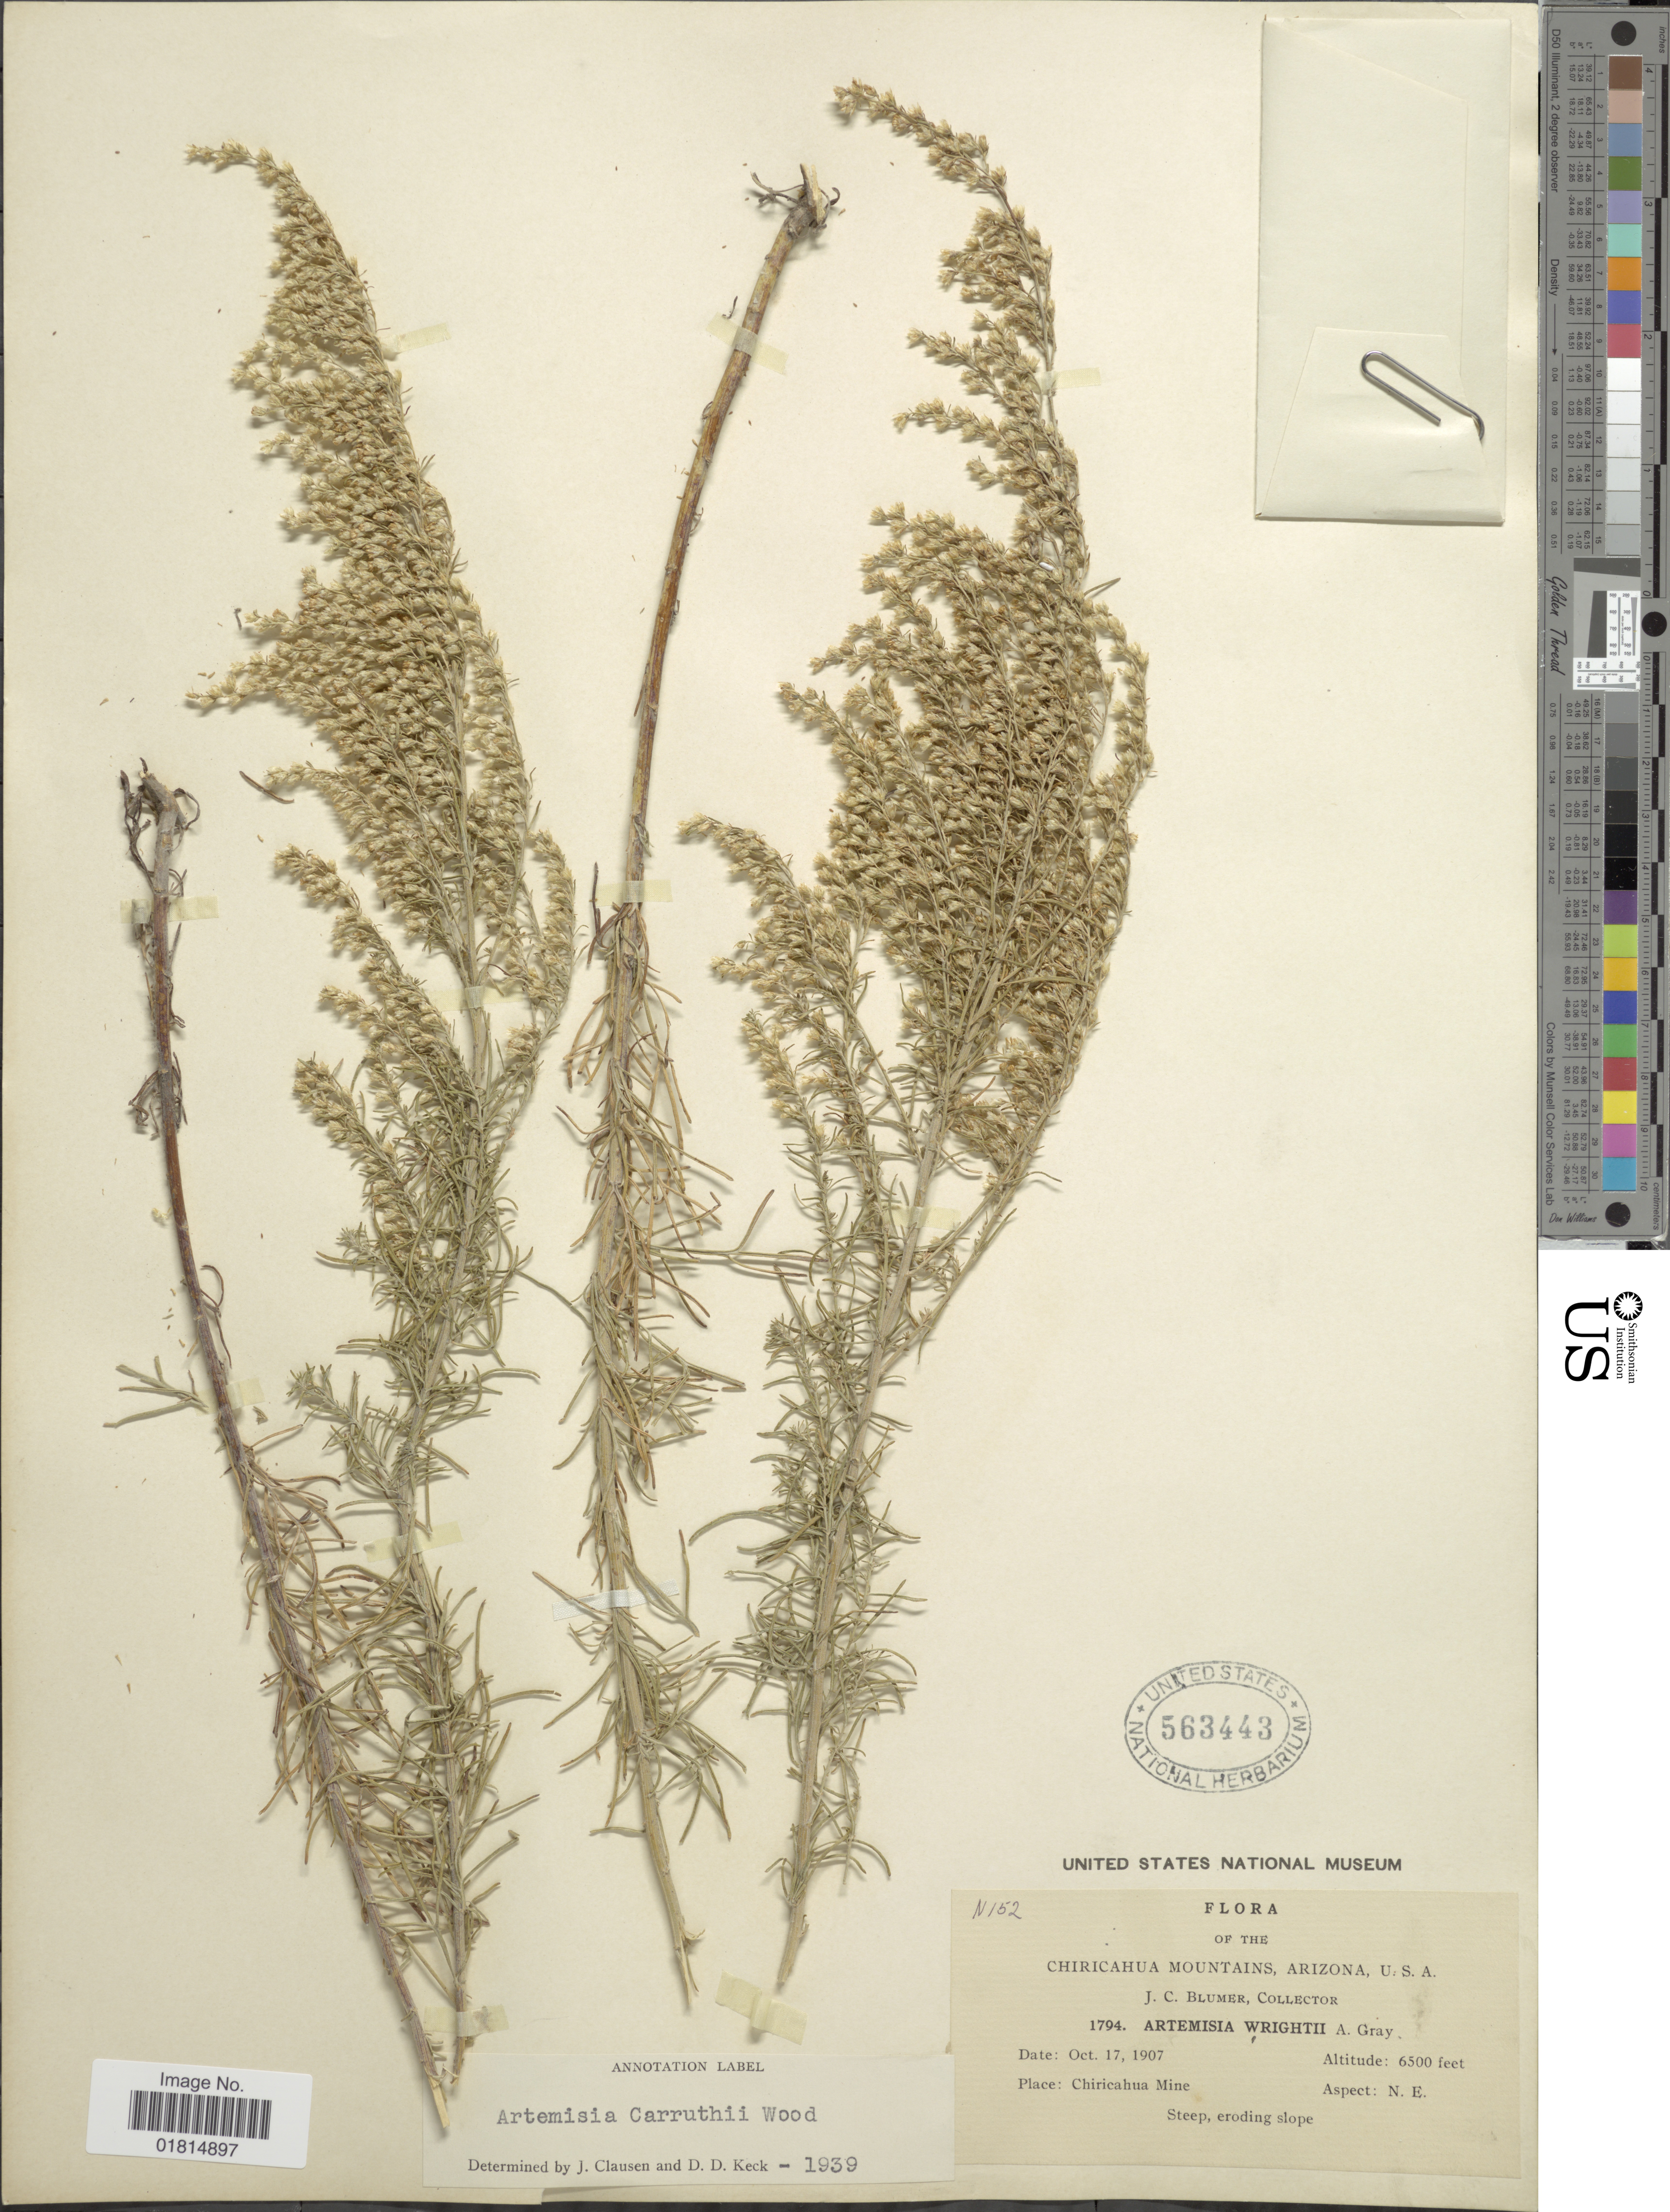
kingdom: Plantae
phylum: Tracheophyta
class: Magnoliopsida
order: Asterales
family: Asteraceae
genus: Artemisia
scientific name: Artemisia carruthii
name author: Alph. Wood ex Carruth.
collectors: J. C. Blumer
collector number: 1794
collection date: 1907-10-17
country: United States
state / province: Arizona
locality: Chiricahua Mountains, Arizona, U.S.A. Chiricahua Mine.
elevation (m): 1981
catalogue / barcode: US 563443